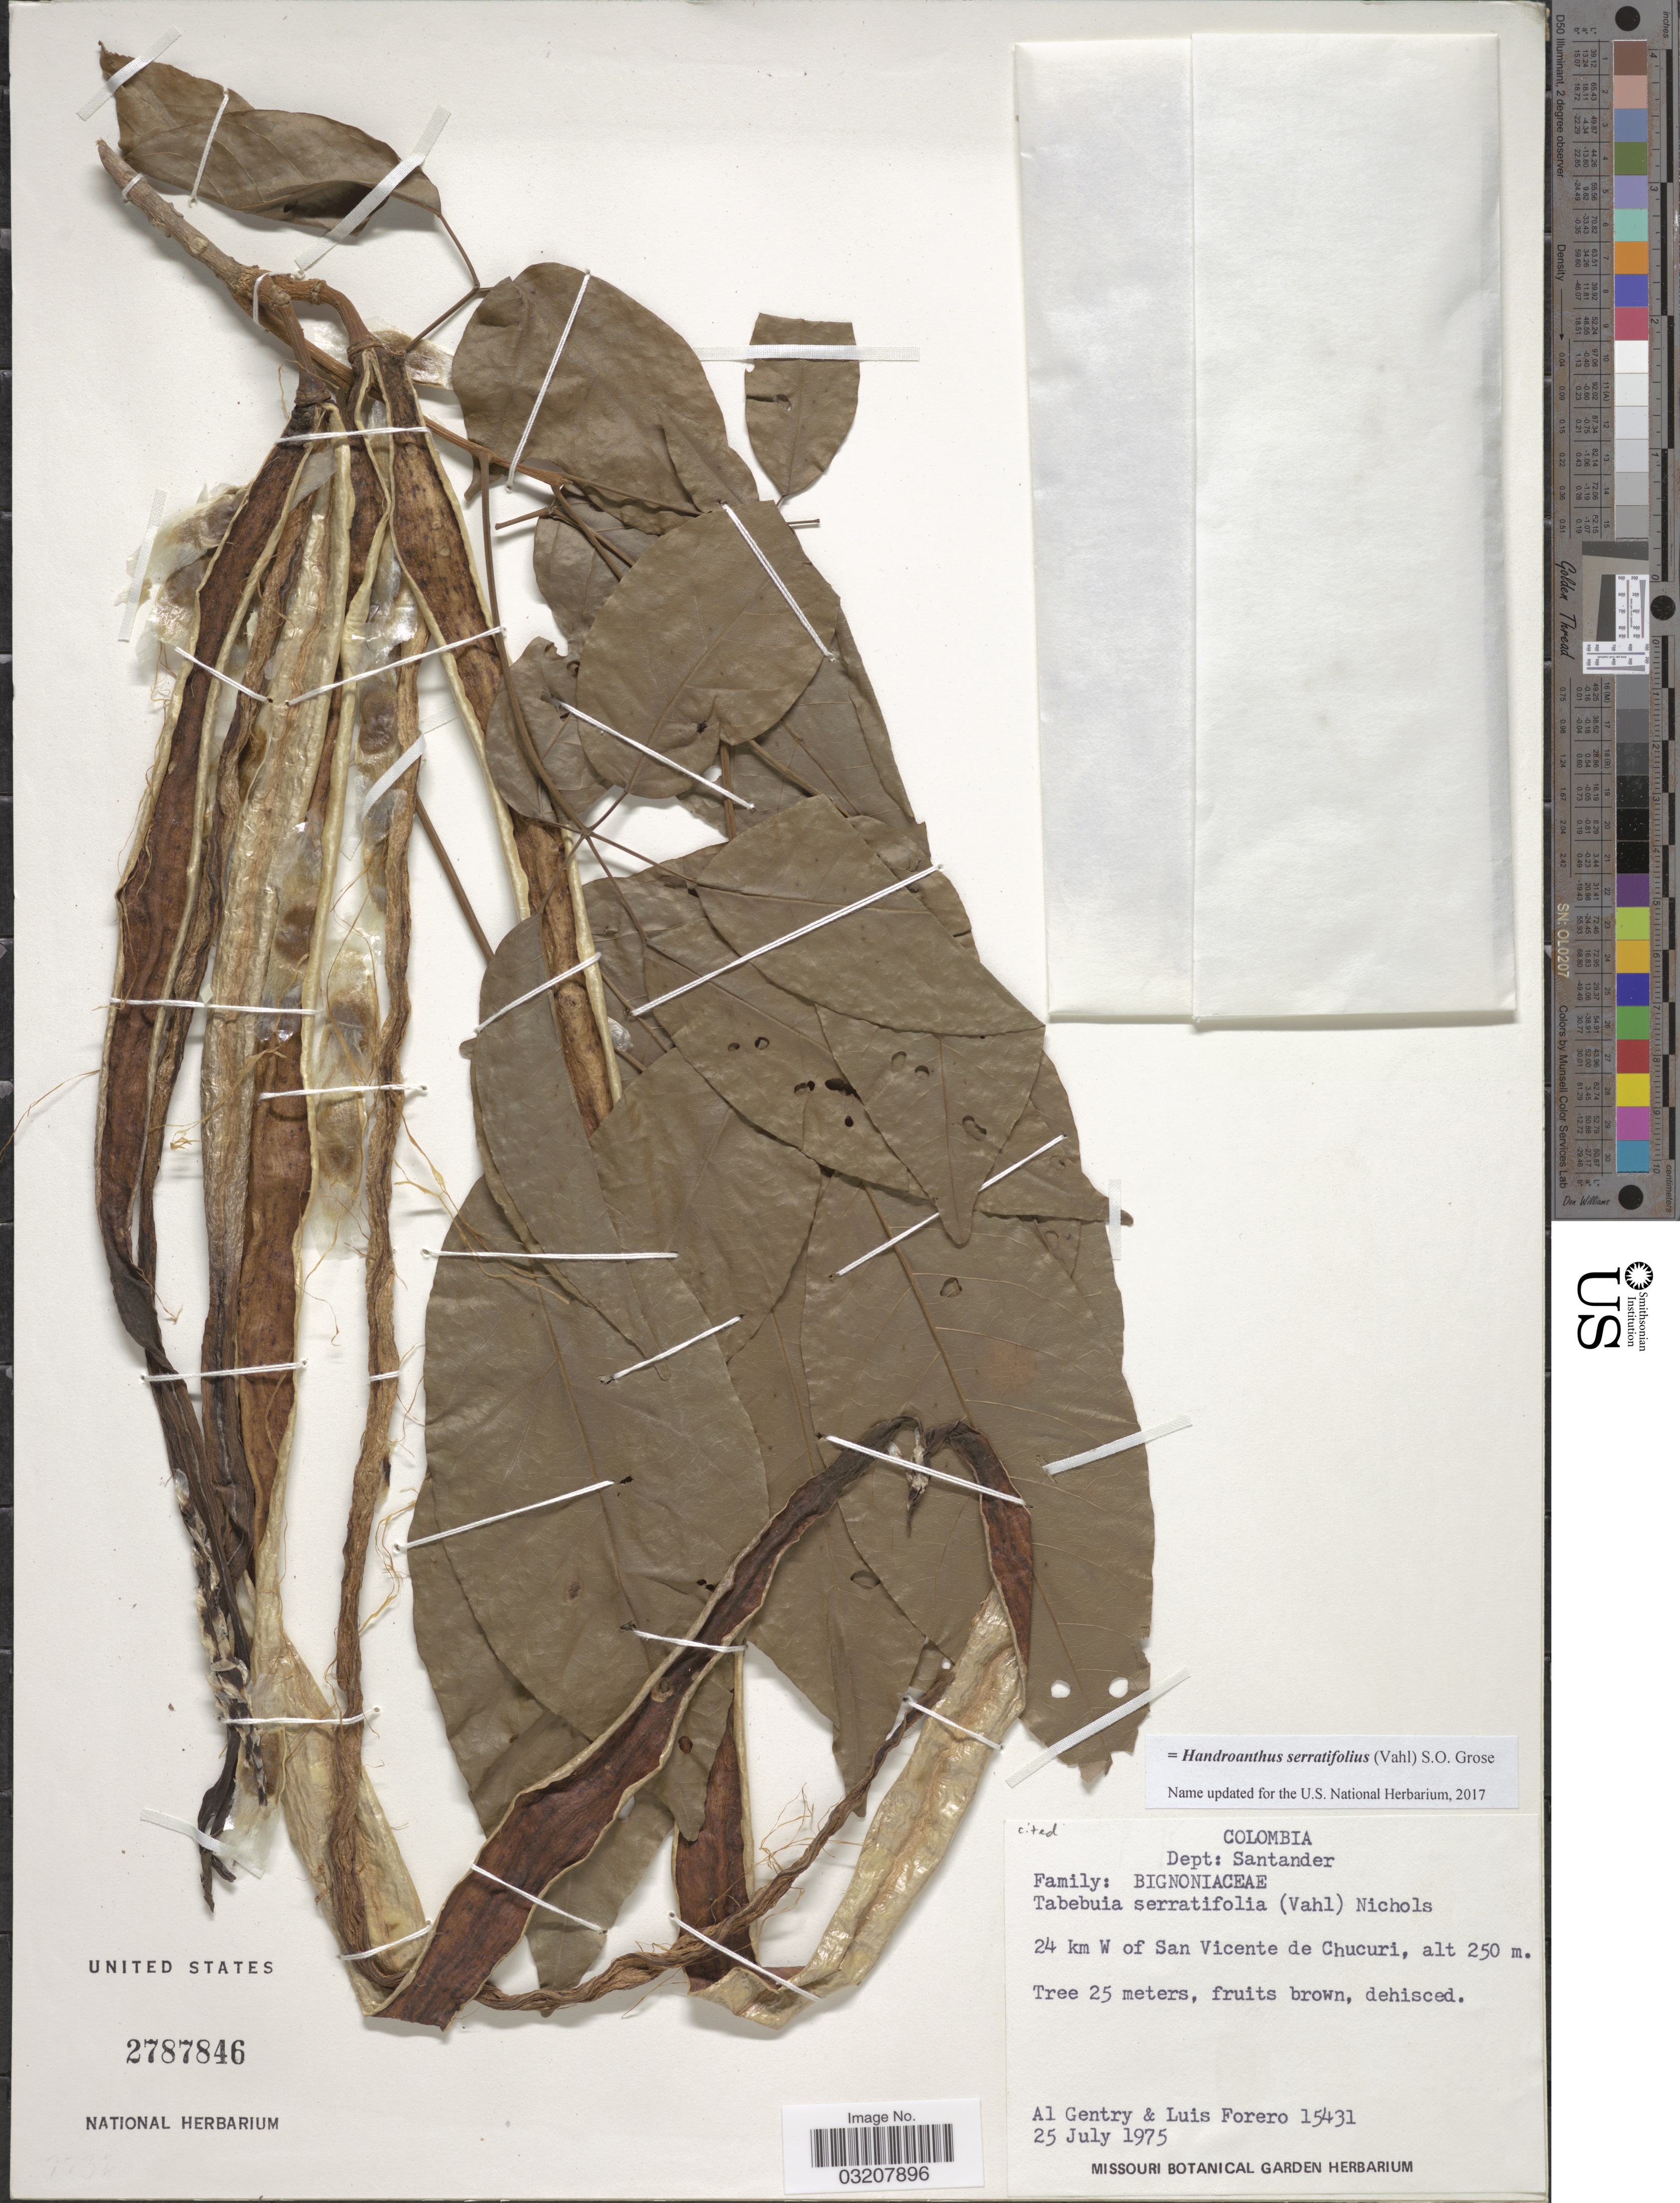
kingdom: Plantae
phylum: Tracheophyta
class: Magnoliopsida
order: Lamiales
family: Bignoniaceae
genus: Handroanthus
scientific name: Handroanthus serratifolius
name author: (Vahl) S.O. Grose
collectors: A. H. Gentry & L. Forero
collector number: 15431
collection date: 1975-07-25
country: Colombia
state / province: Santander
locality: Dept: Santander. 24 km W of San Vicente de Chucuri.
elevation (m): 250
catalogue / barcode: US 2787846